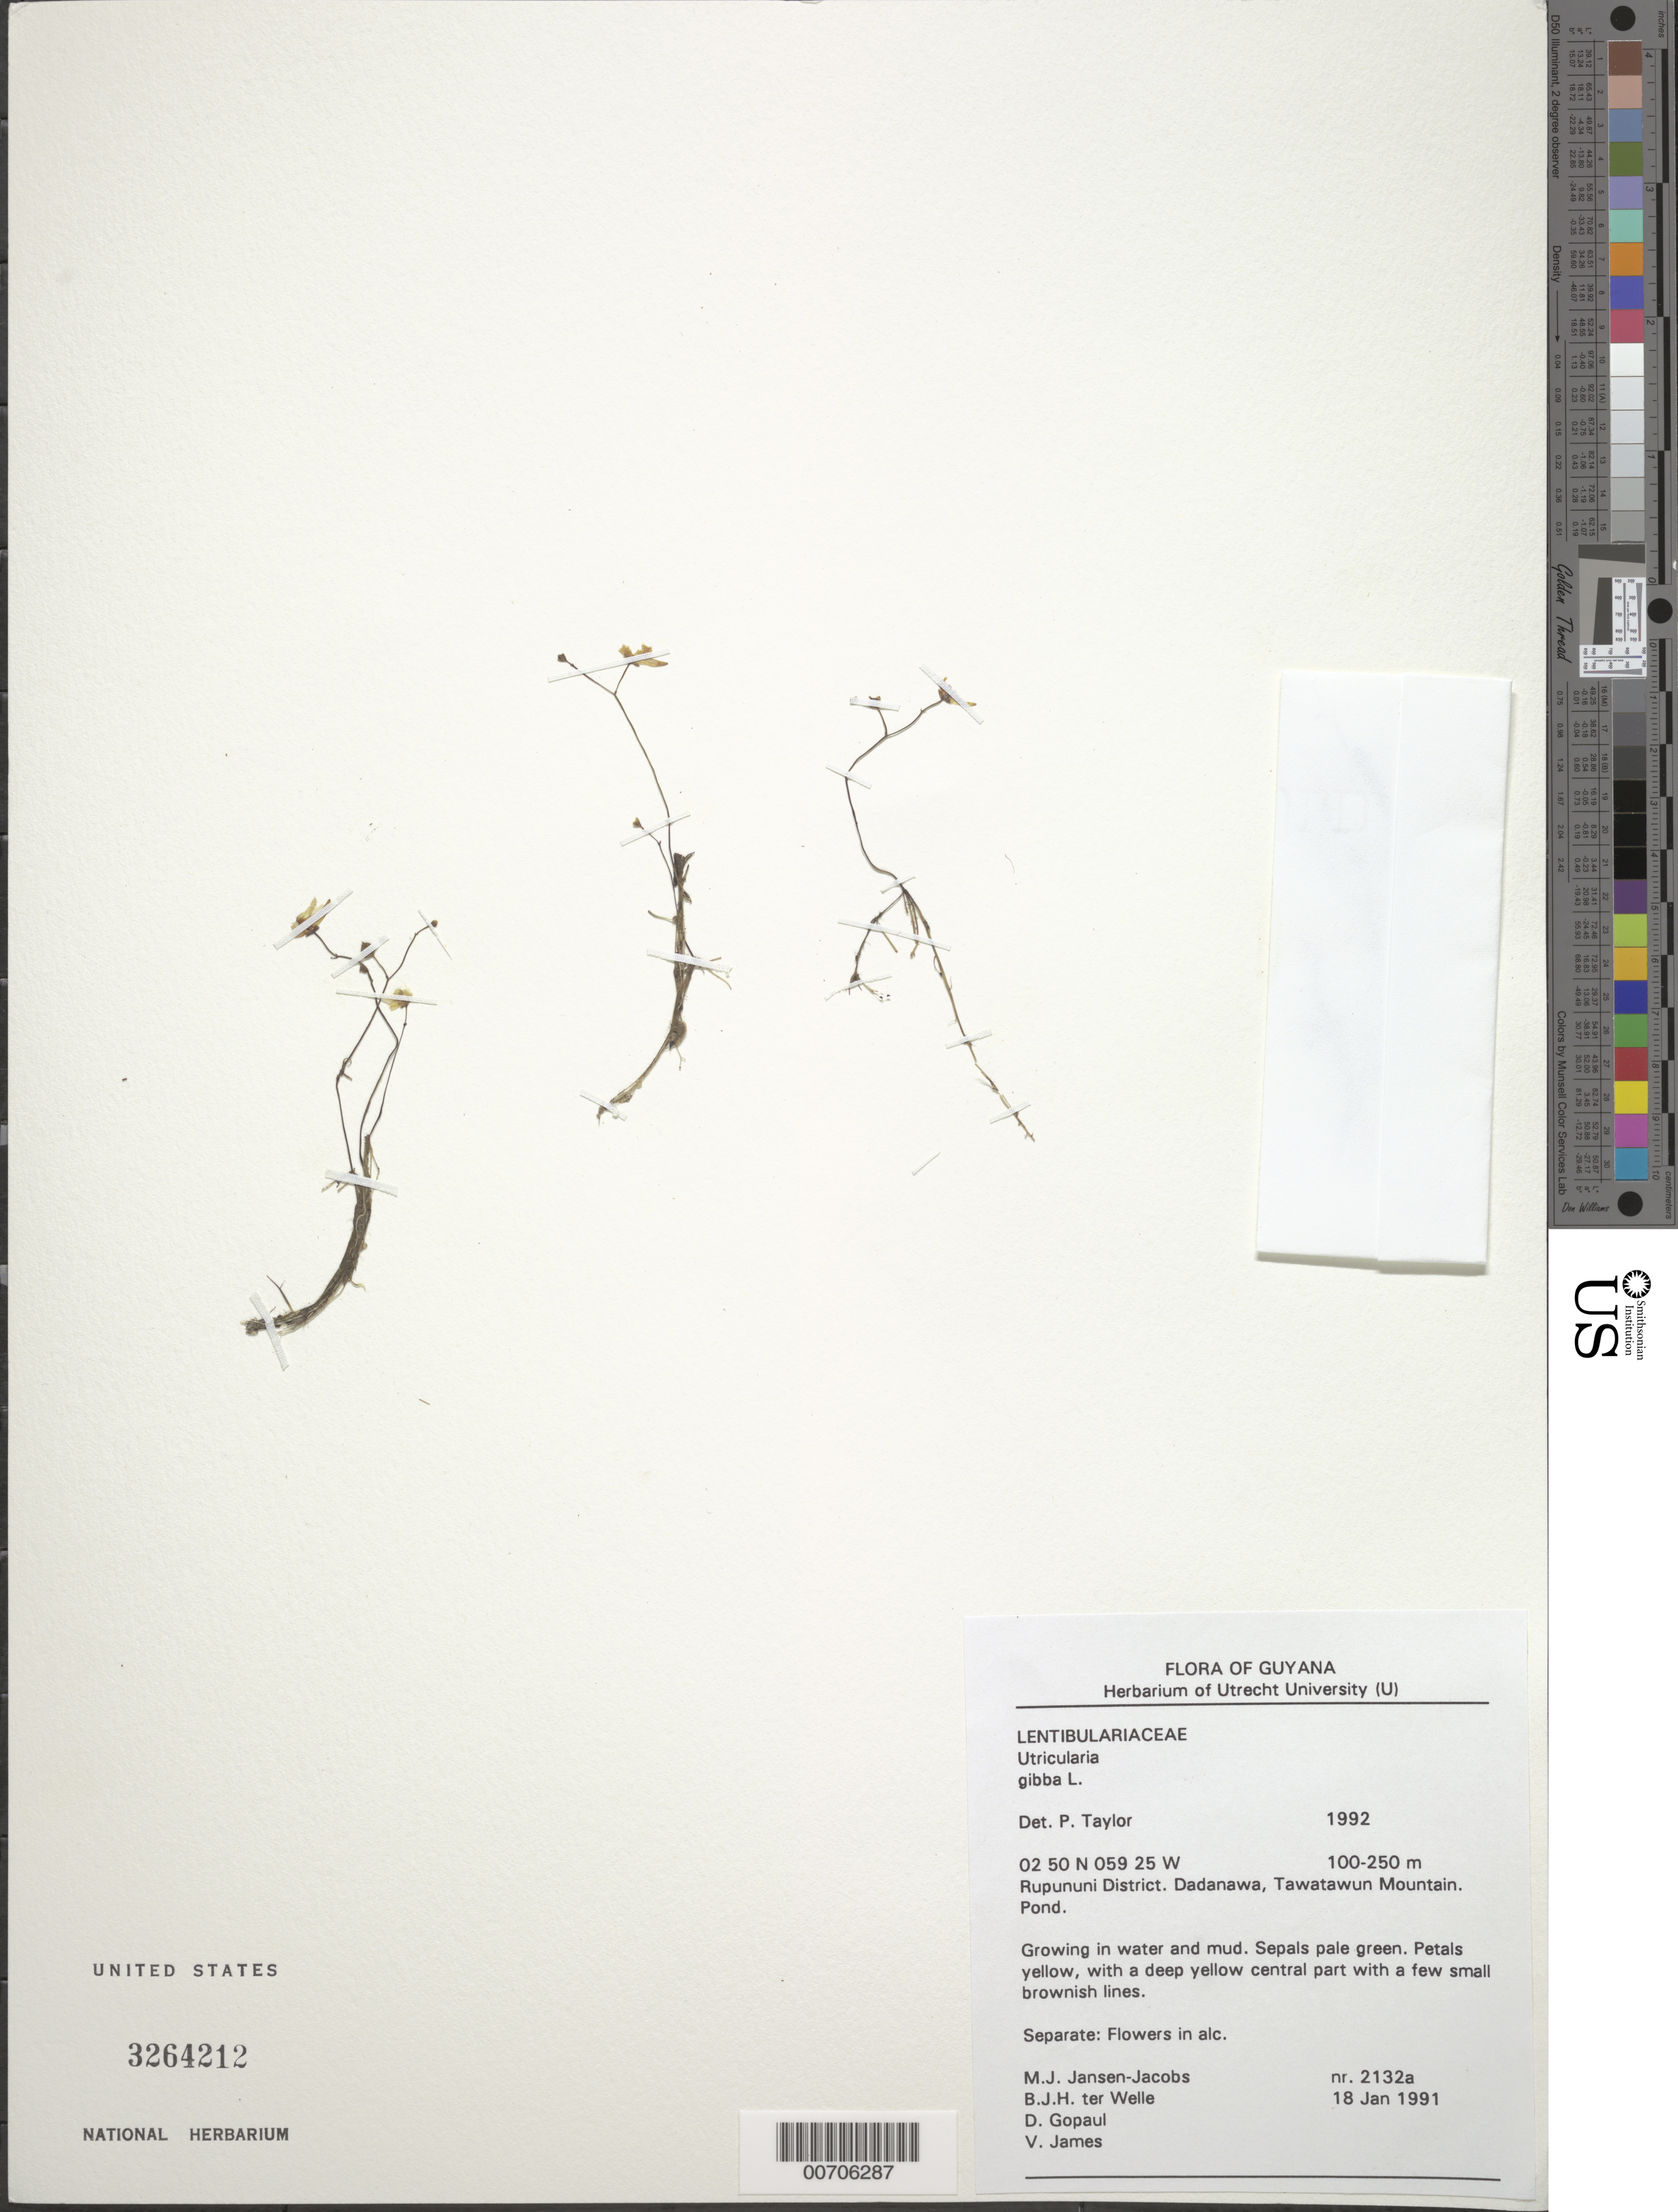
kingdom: Plantae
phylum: Tracheophyta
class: Magnoliopsida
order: Lamiales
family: Lentibulariaceae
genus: Utricularia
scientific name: Utricularia gibba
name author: L.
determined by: Taylor, P.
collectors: M. J. Jansen-Jacobs, B. Welle, D. Gopaul & V. James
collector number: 2132 a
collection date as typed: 18-Jan-91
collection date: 1991-01-18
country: Guyana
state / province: U. Takutu-U. Essequibo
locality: Tawatawun Mountain, Dadanawa, Rupununi District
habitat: Pond; growing in mud or water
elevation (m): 100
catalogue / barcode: US 3264212